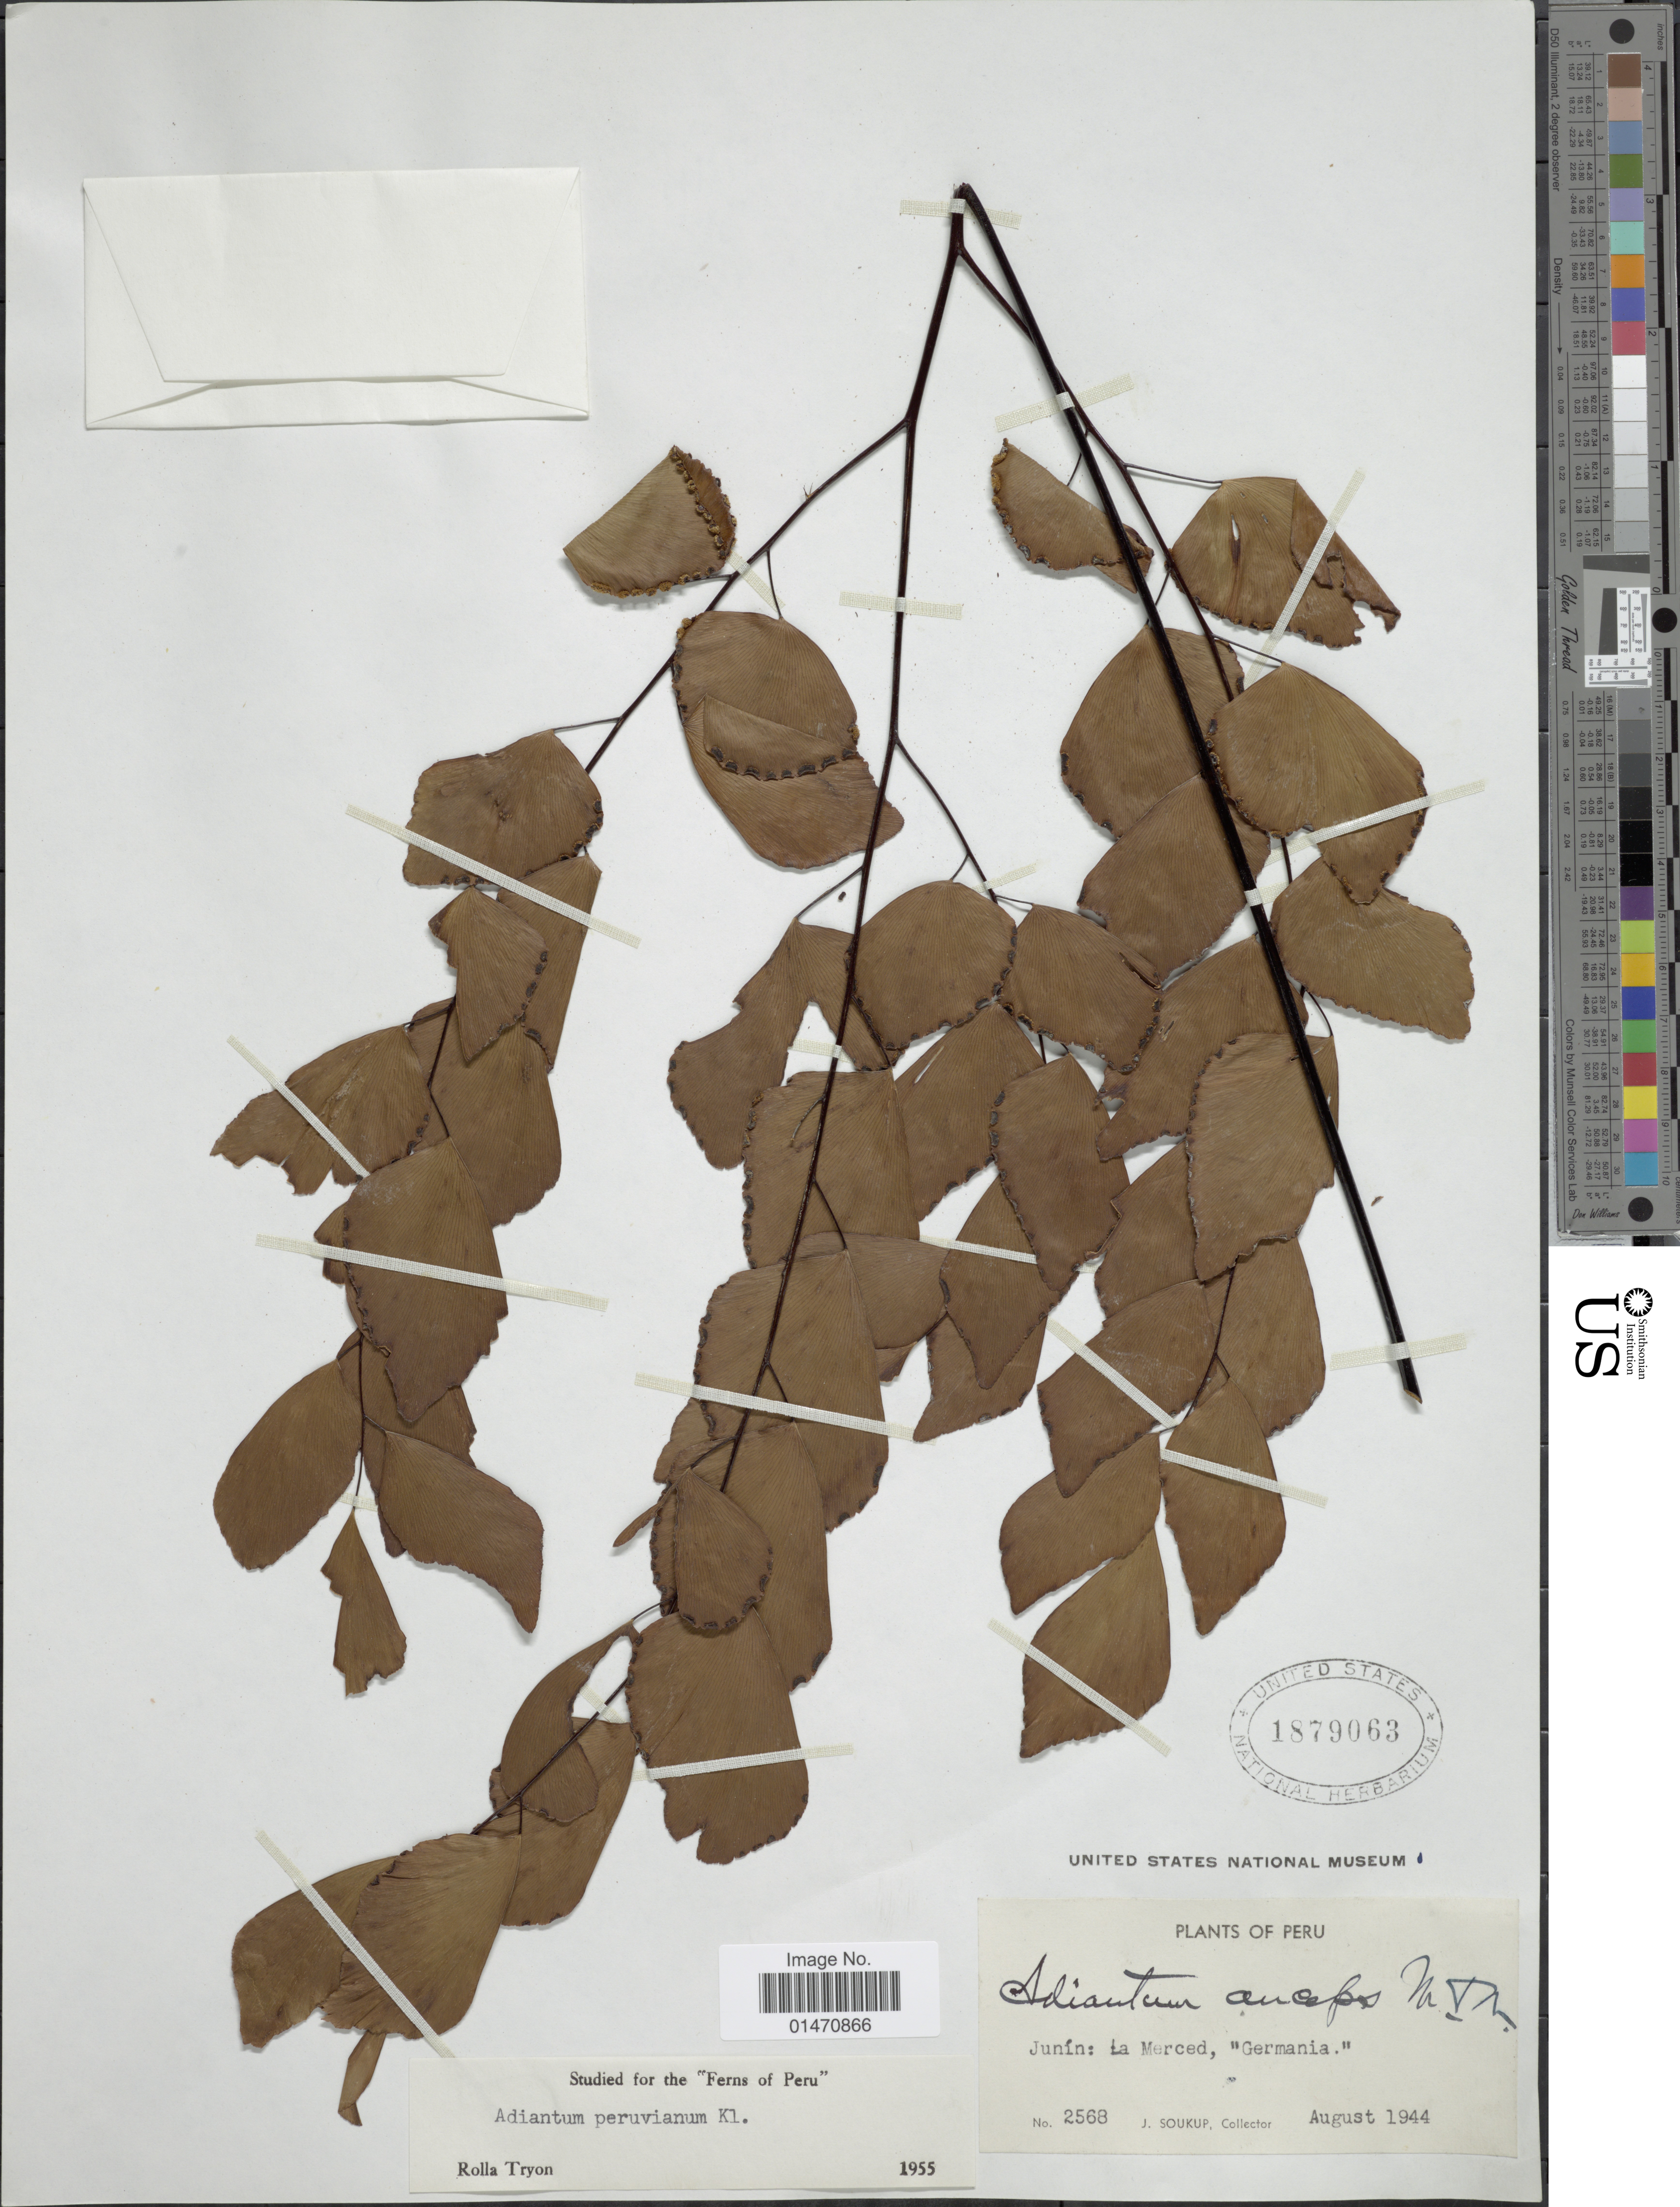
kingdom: Plantae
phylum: Tracheophyta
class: Polypodiopsida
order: Polypodiales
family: Pteridaceae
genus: Adiantum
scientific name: Adiantum peruvianum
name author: Klotzsch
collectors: J. Soukup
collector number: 2568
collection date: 1944-08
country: Peru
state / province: Junín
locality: Junin: La Merced, Germania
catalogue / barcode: US 1879063